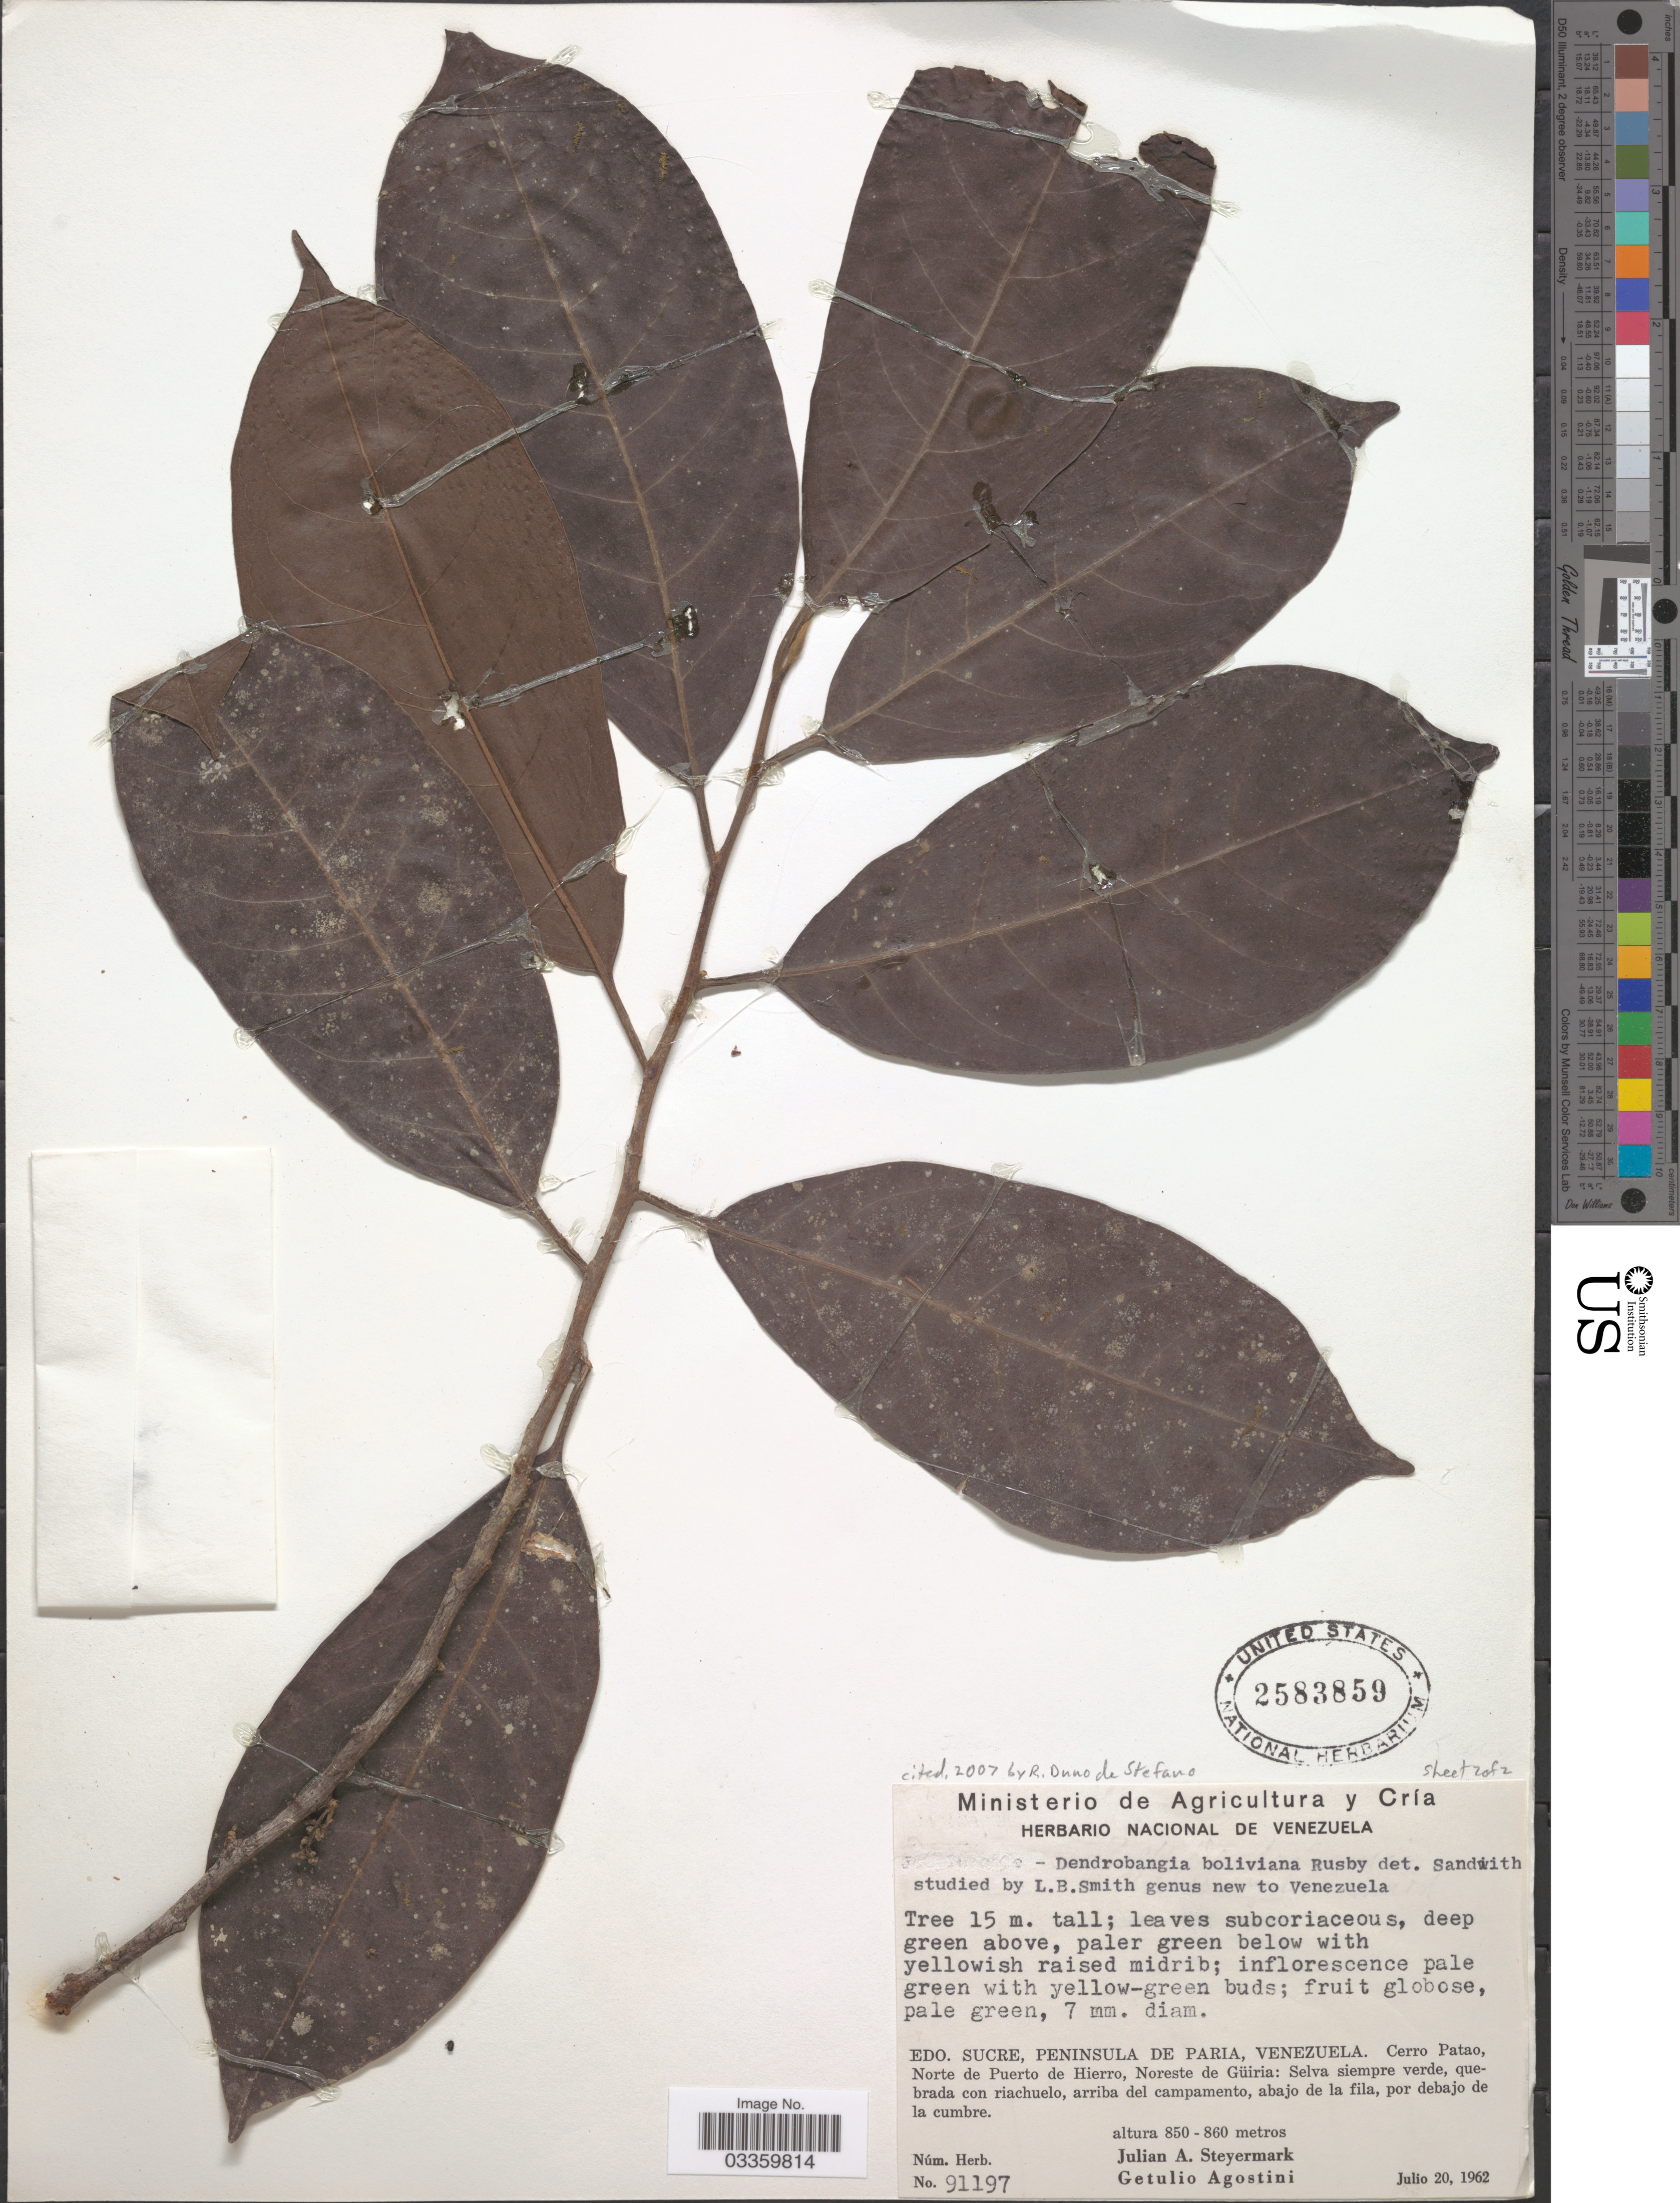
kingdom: Plantae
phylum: Tracheophyta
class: Magnoliopsida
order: Metteniusales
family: Metteniusaceae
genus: Dendrobangia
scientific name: Dendrobangia boliviana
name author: Rusby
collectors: J. Steyermark & G. Agostini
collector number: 91197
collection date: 1962-07-20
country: Venezuela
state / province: Sucre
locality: Peninsula de Paria. Cerro Patao, Norte de Puerto de Hierro, Noreste de Güiria.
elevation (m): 850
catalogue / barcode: US 2583859